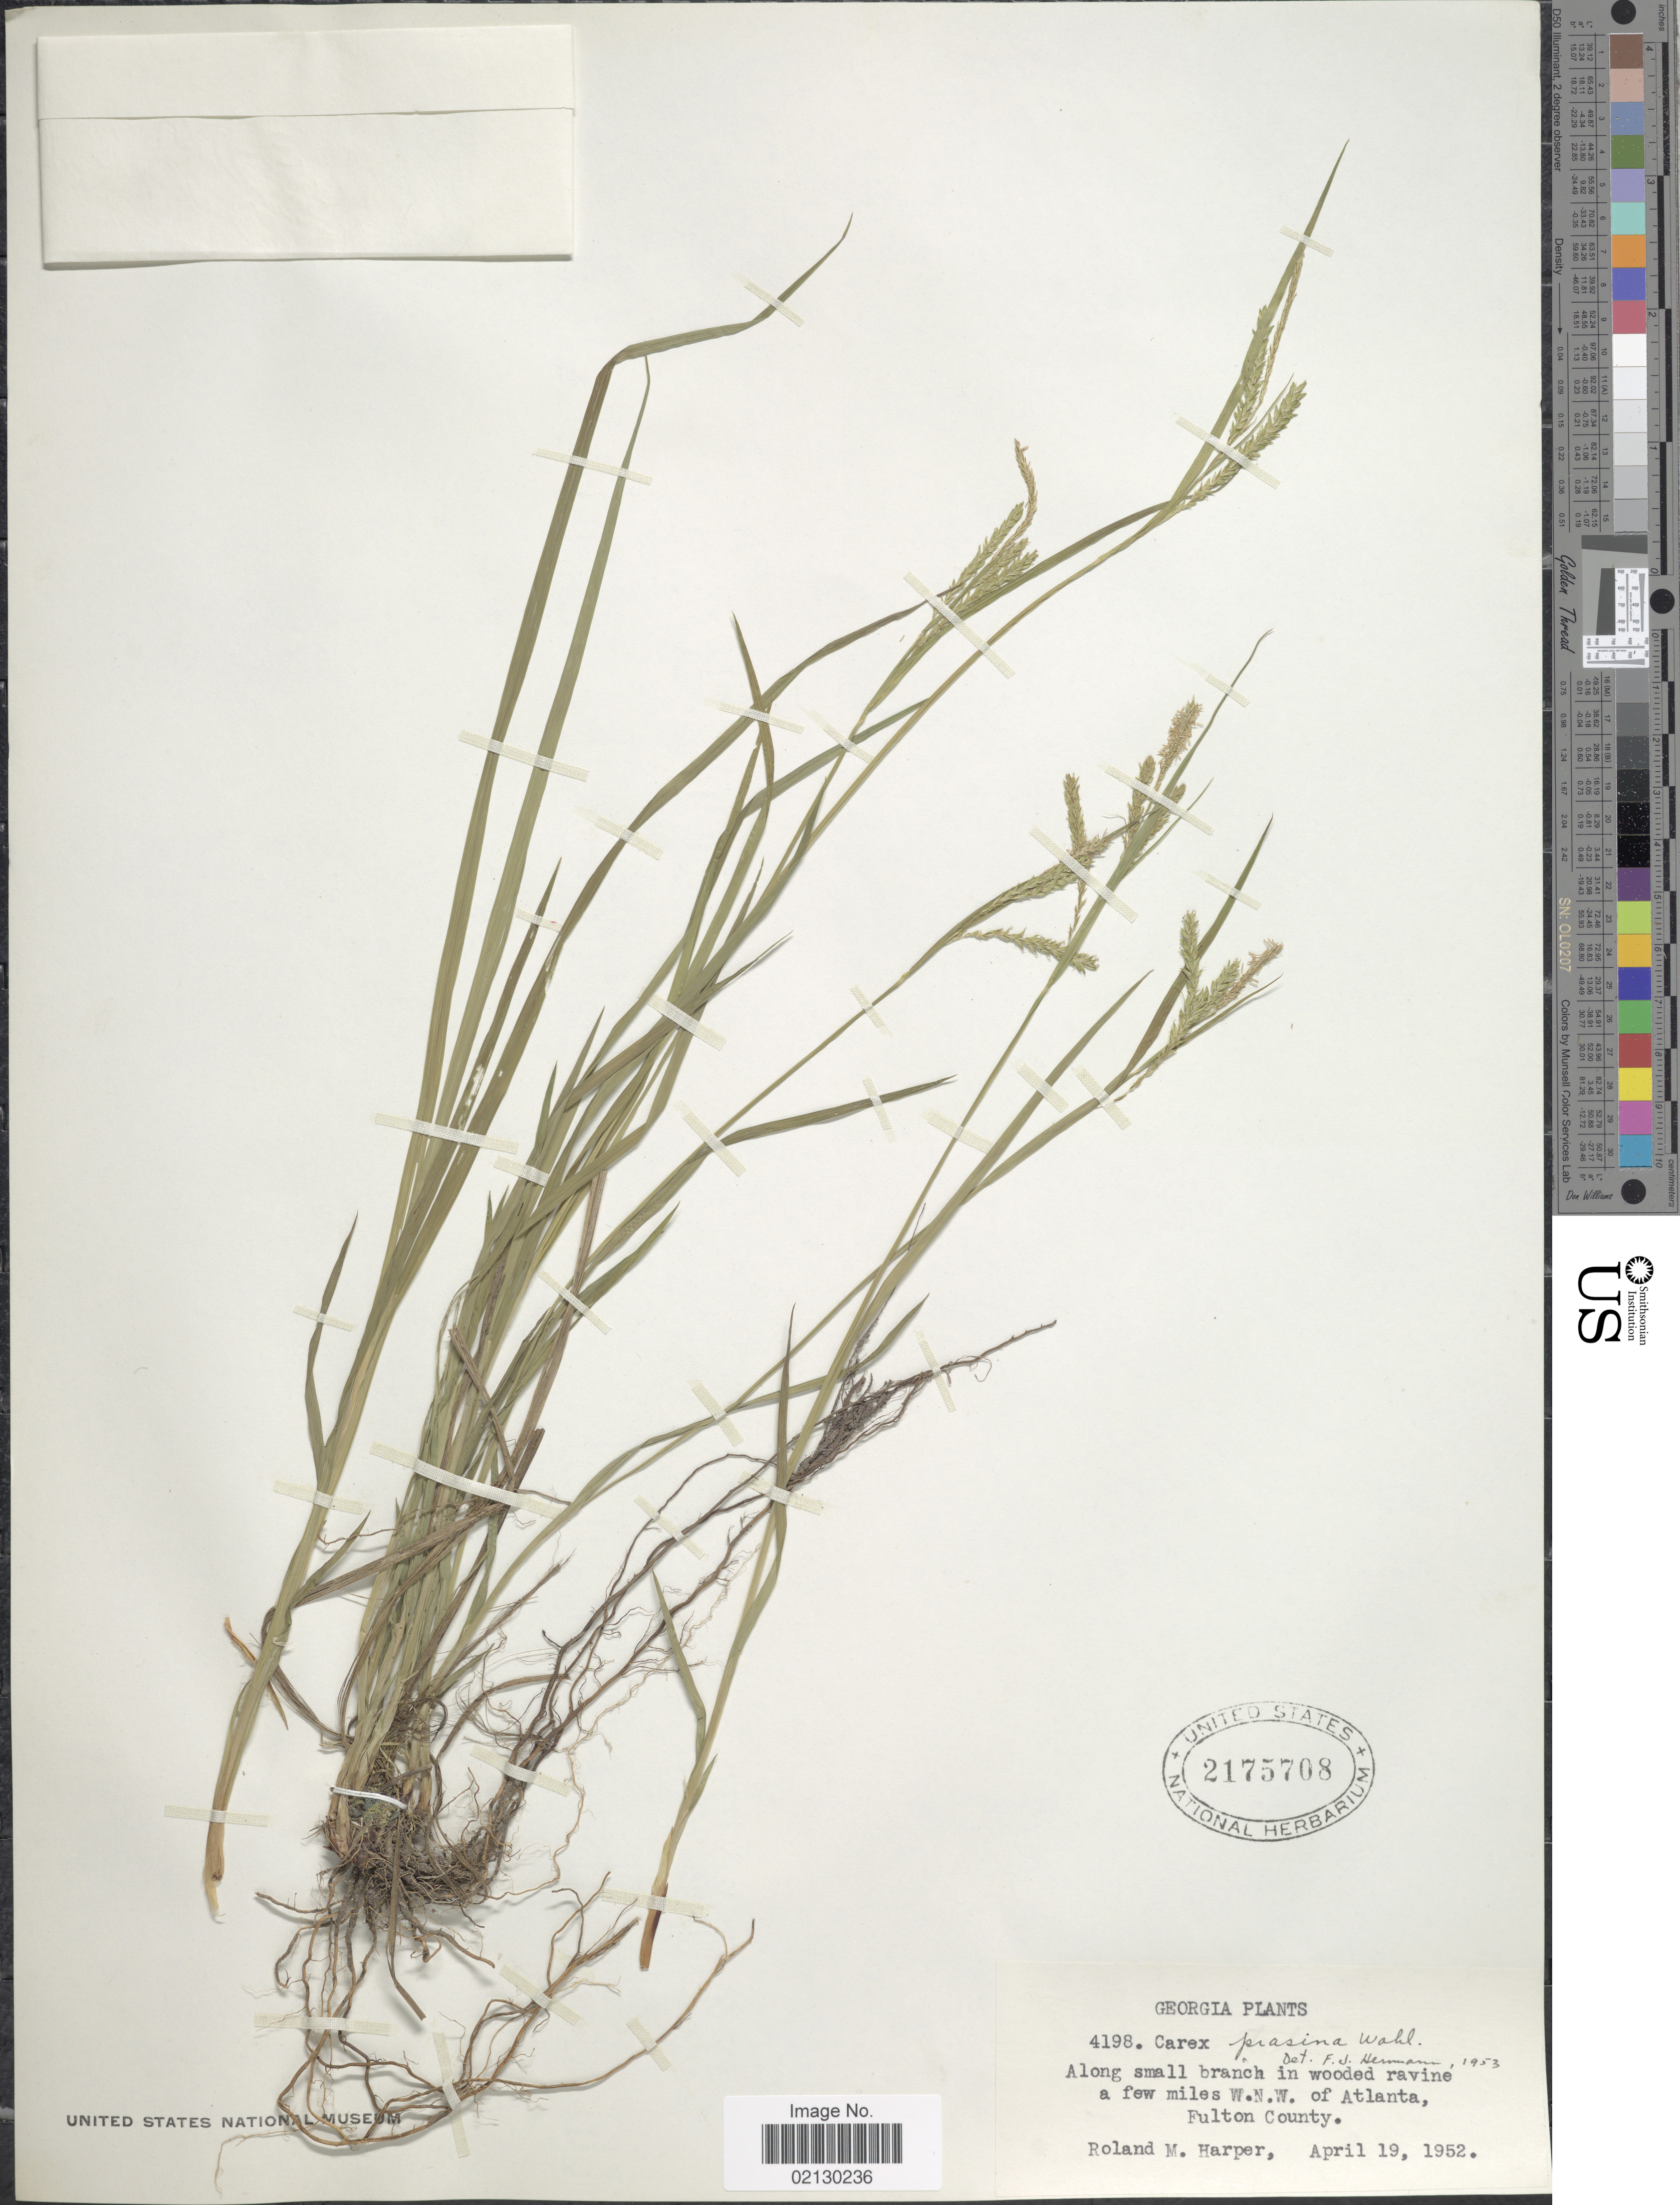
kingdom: Plantae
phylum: Tracheophyta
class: Liliopsida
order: Poales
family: Cyperaceae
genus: Carex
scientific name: Carex prasina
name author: Wahlenb.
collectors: R. M. Harper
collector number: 4198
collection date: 1952-04-19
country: United States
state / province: Georgia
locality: Along small branch in wooded ravine a few miles W.N.W. of Atlanta Fulton County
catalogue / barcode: US 2175708